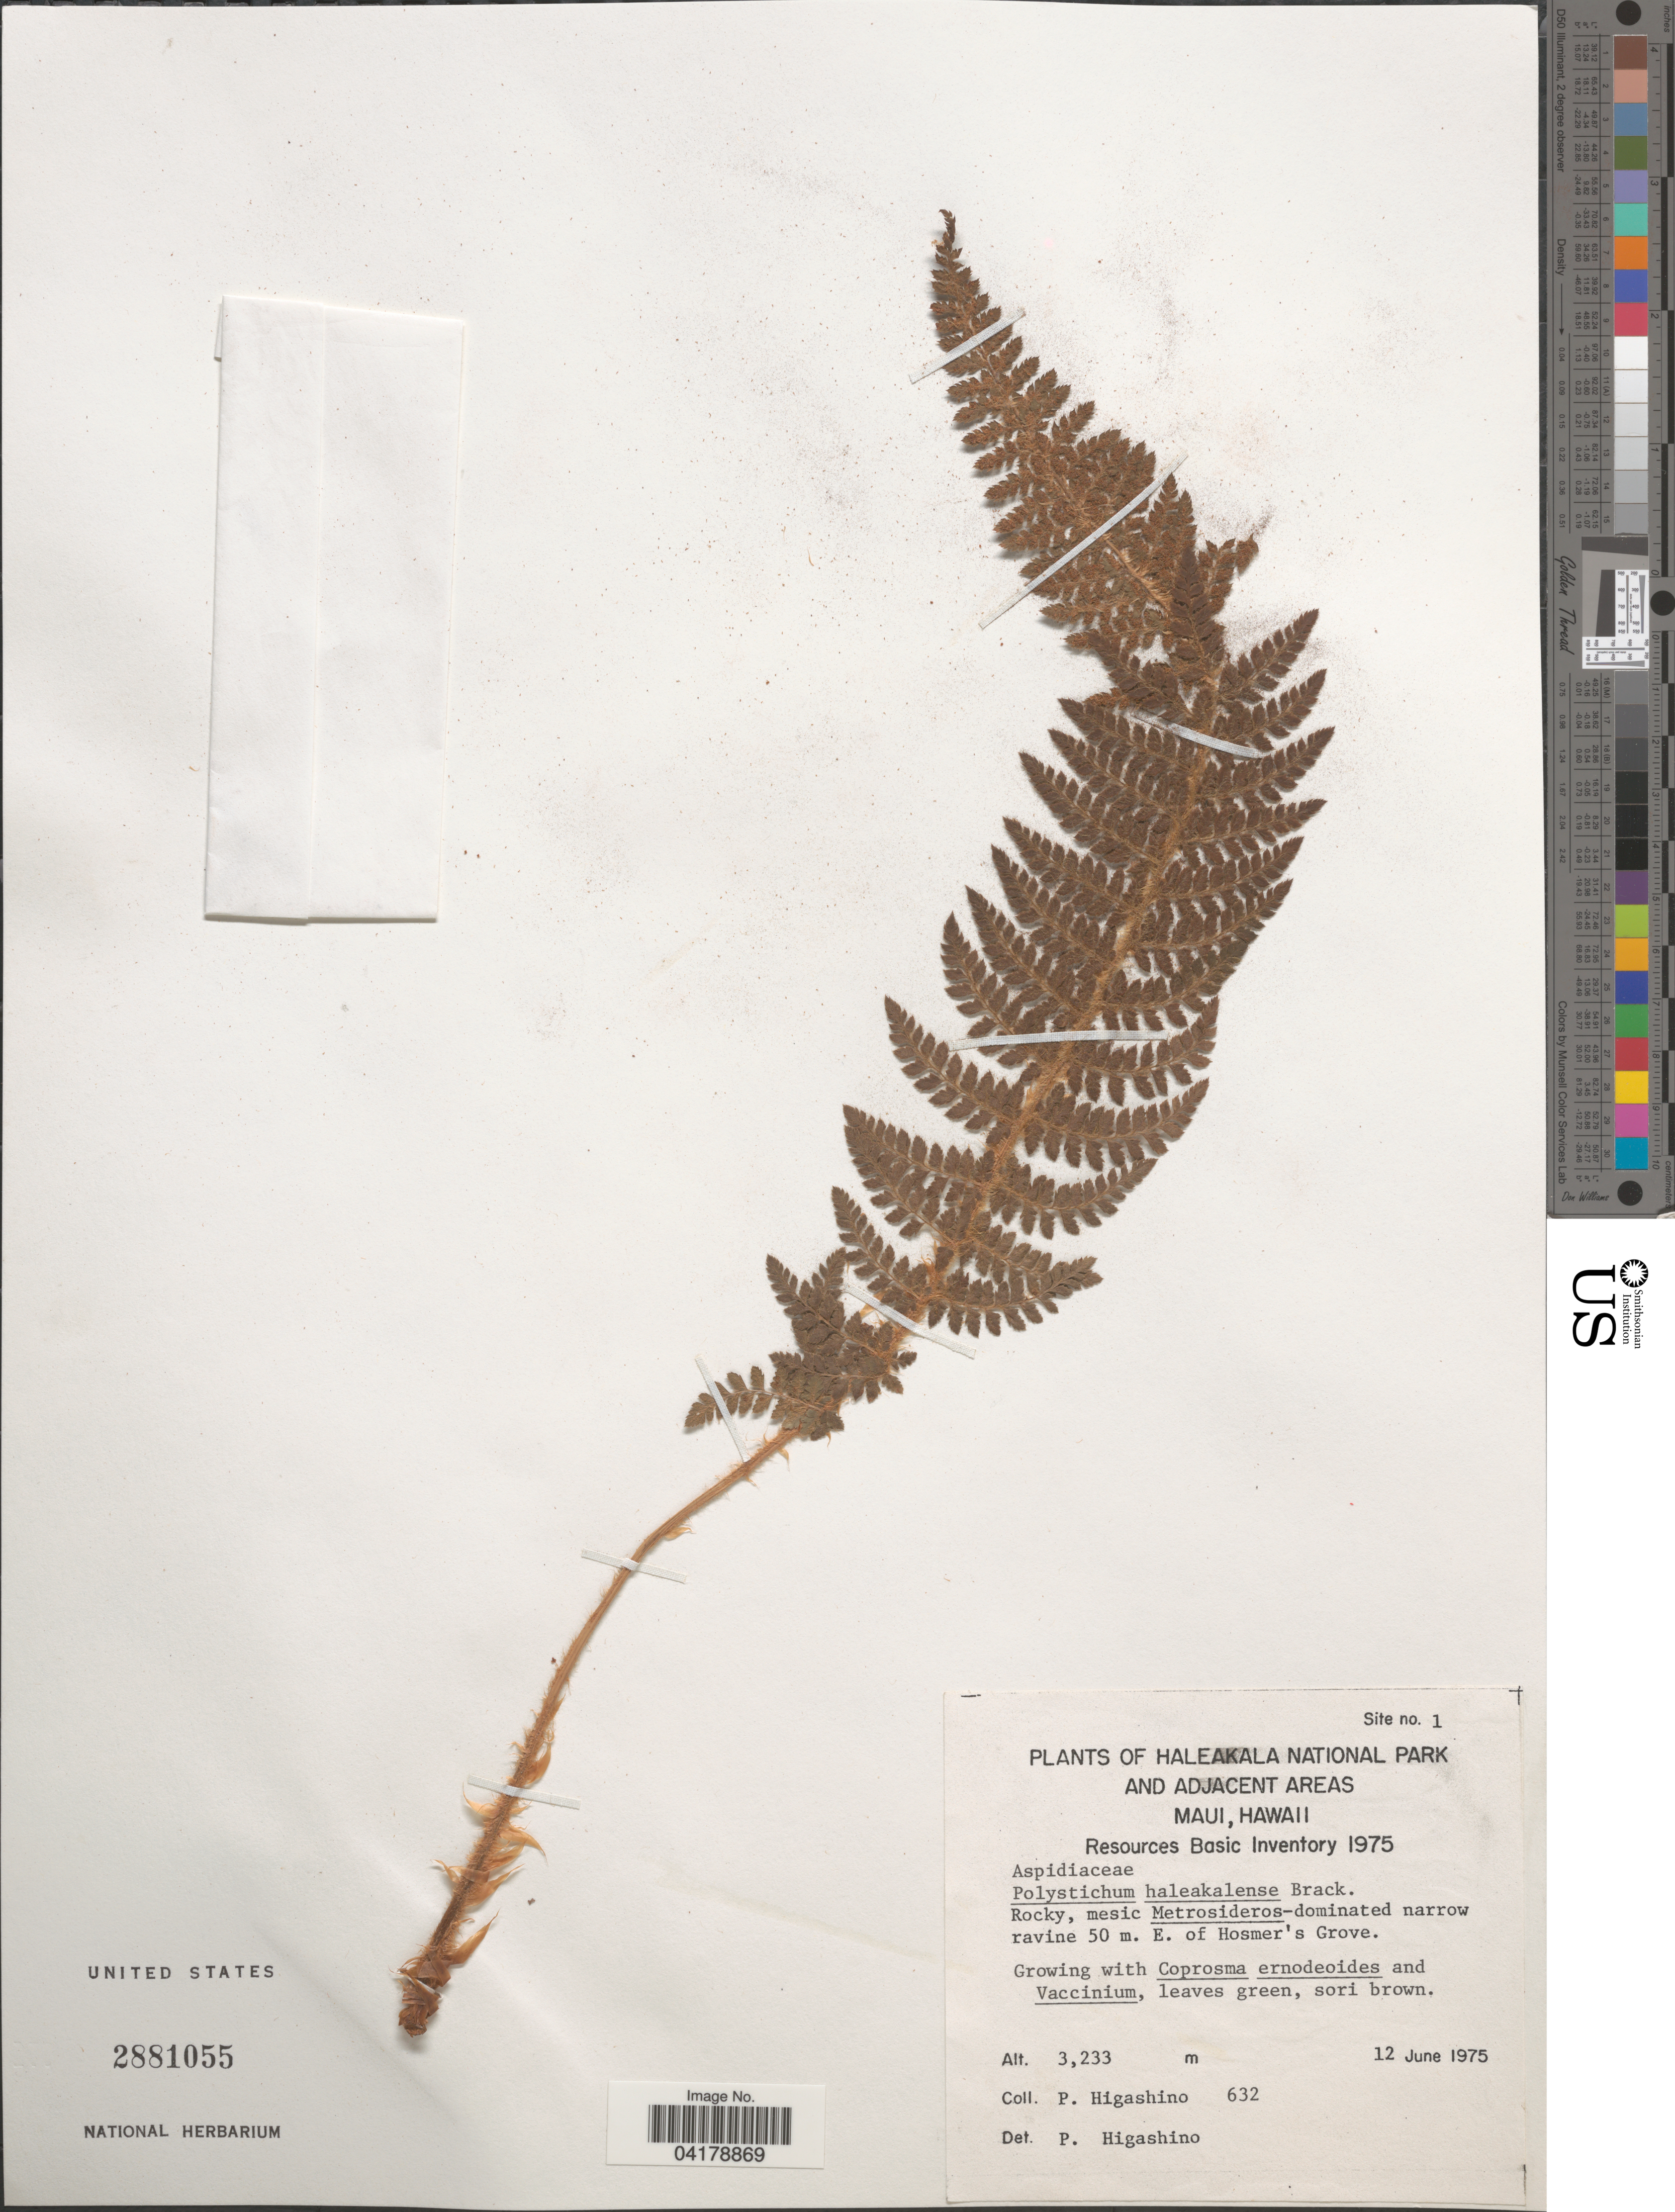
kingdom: Plantae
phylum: Tracheophyta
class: Polypodiopsida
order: Polypodiales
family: Dryopteridaceae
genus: Polystichum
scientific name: Polystichum haleakalense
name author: Brack. in Wilkes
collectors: P. Higashino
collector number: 632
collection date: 1975-06-12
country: United States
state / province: Hawaii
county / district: Maui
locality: Site no. 1. Haleakala National Park and adjacent areas Maui. Rocky, mesic Metrosideros-dominated narrow ravine 50 m. E. of Hosmer's Grove.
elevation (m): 3233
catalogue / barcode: US 2881055